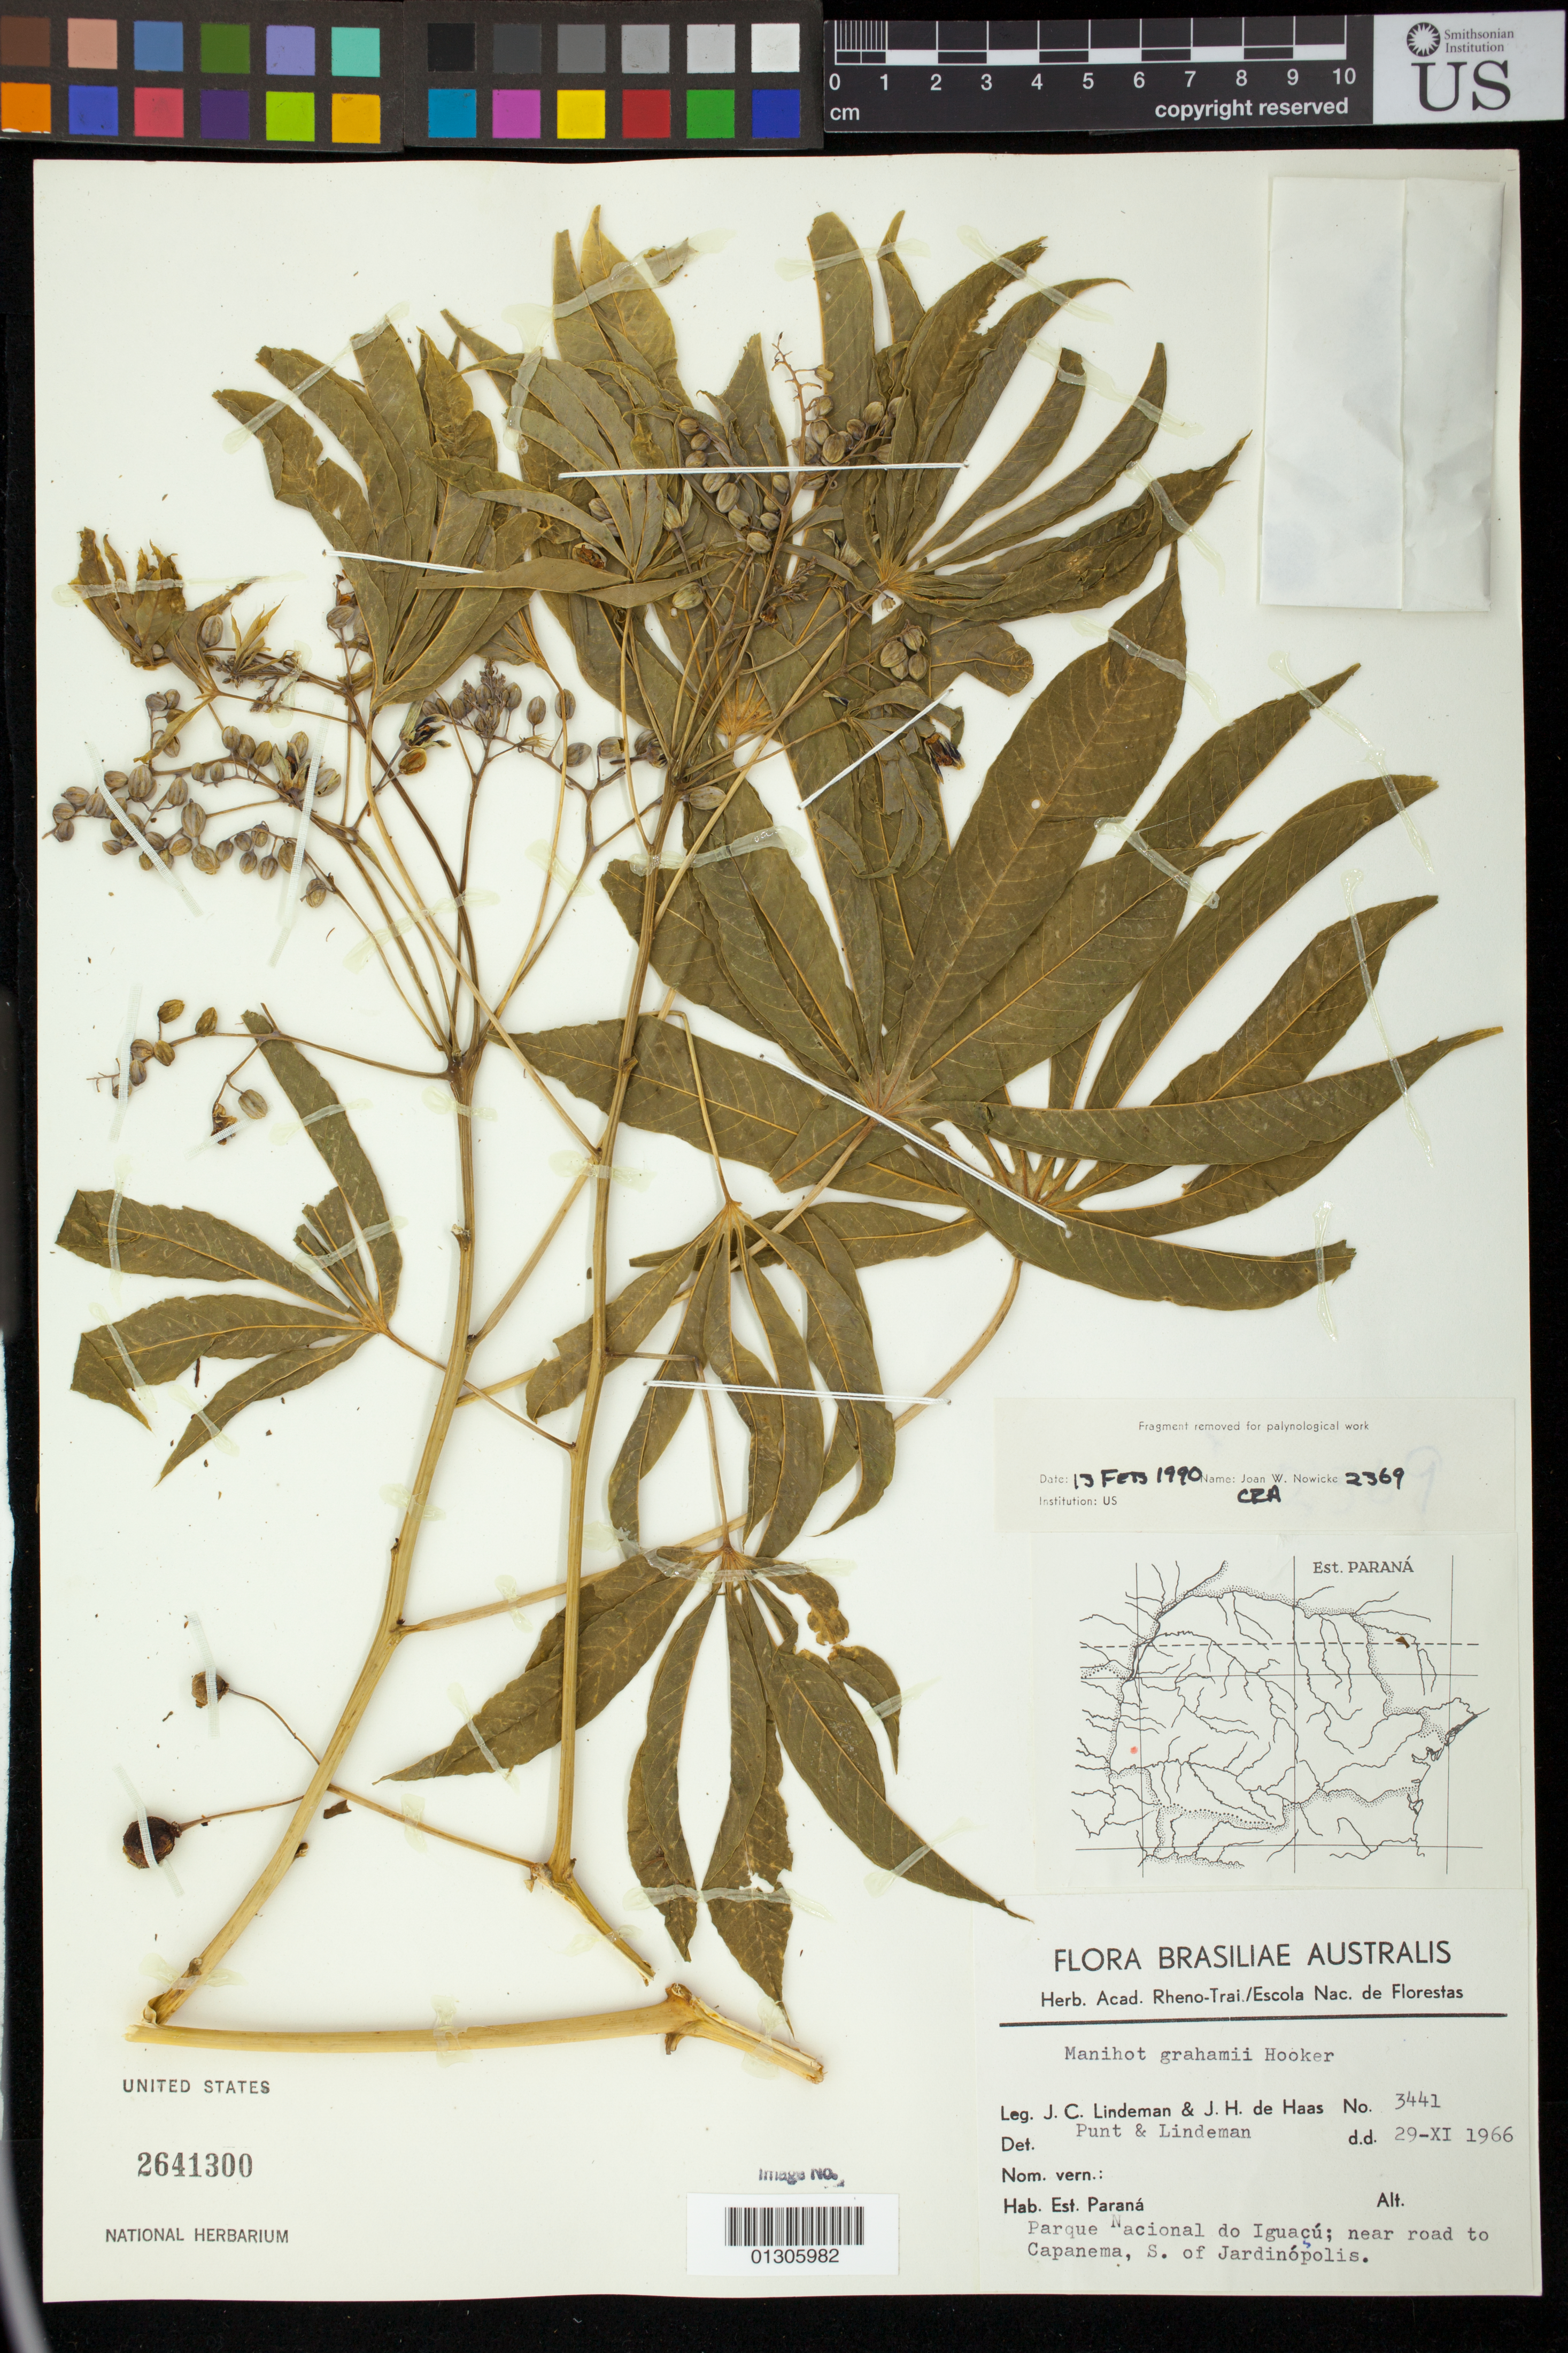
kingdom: Plantae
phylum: Tracheophyta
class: Magnoliopsida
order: Malpighiales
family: Euphorbiaceae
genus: Manihot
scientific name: Manihot guaranitica subsp. guaranitica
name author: Chodat & Hassl.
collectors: J. C. Lindeman & J. H. Haas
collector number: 3441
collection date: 1966-11-29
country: Brazil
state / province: Paraná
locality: Parque Nacional do Iguacu; near road to Capanema, S. of Jardinopolis.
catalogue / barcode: US 2641300